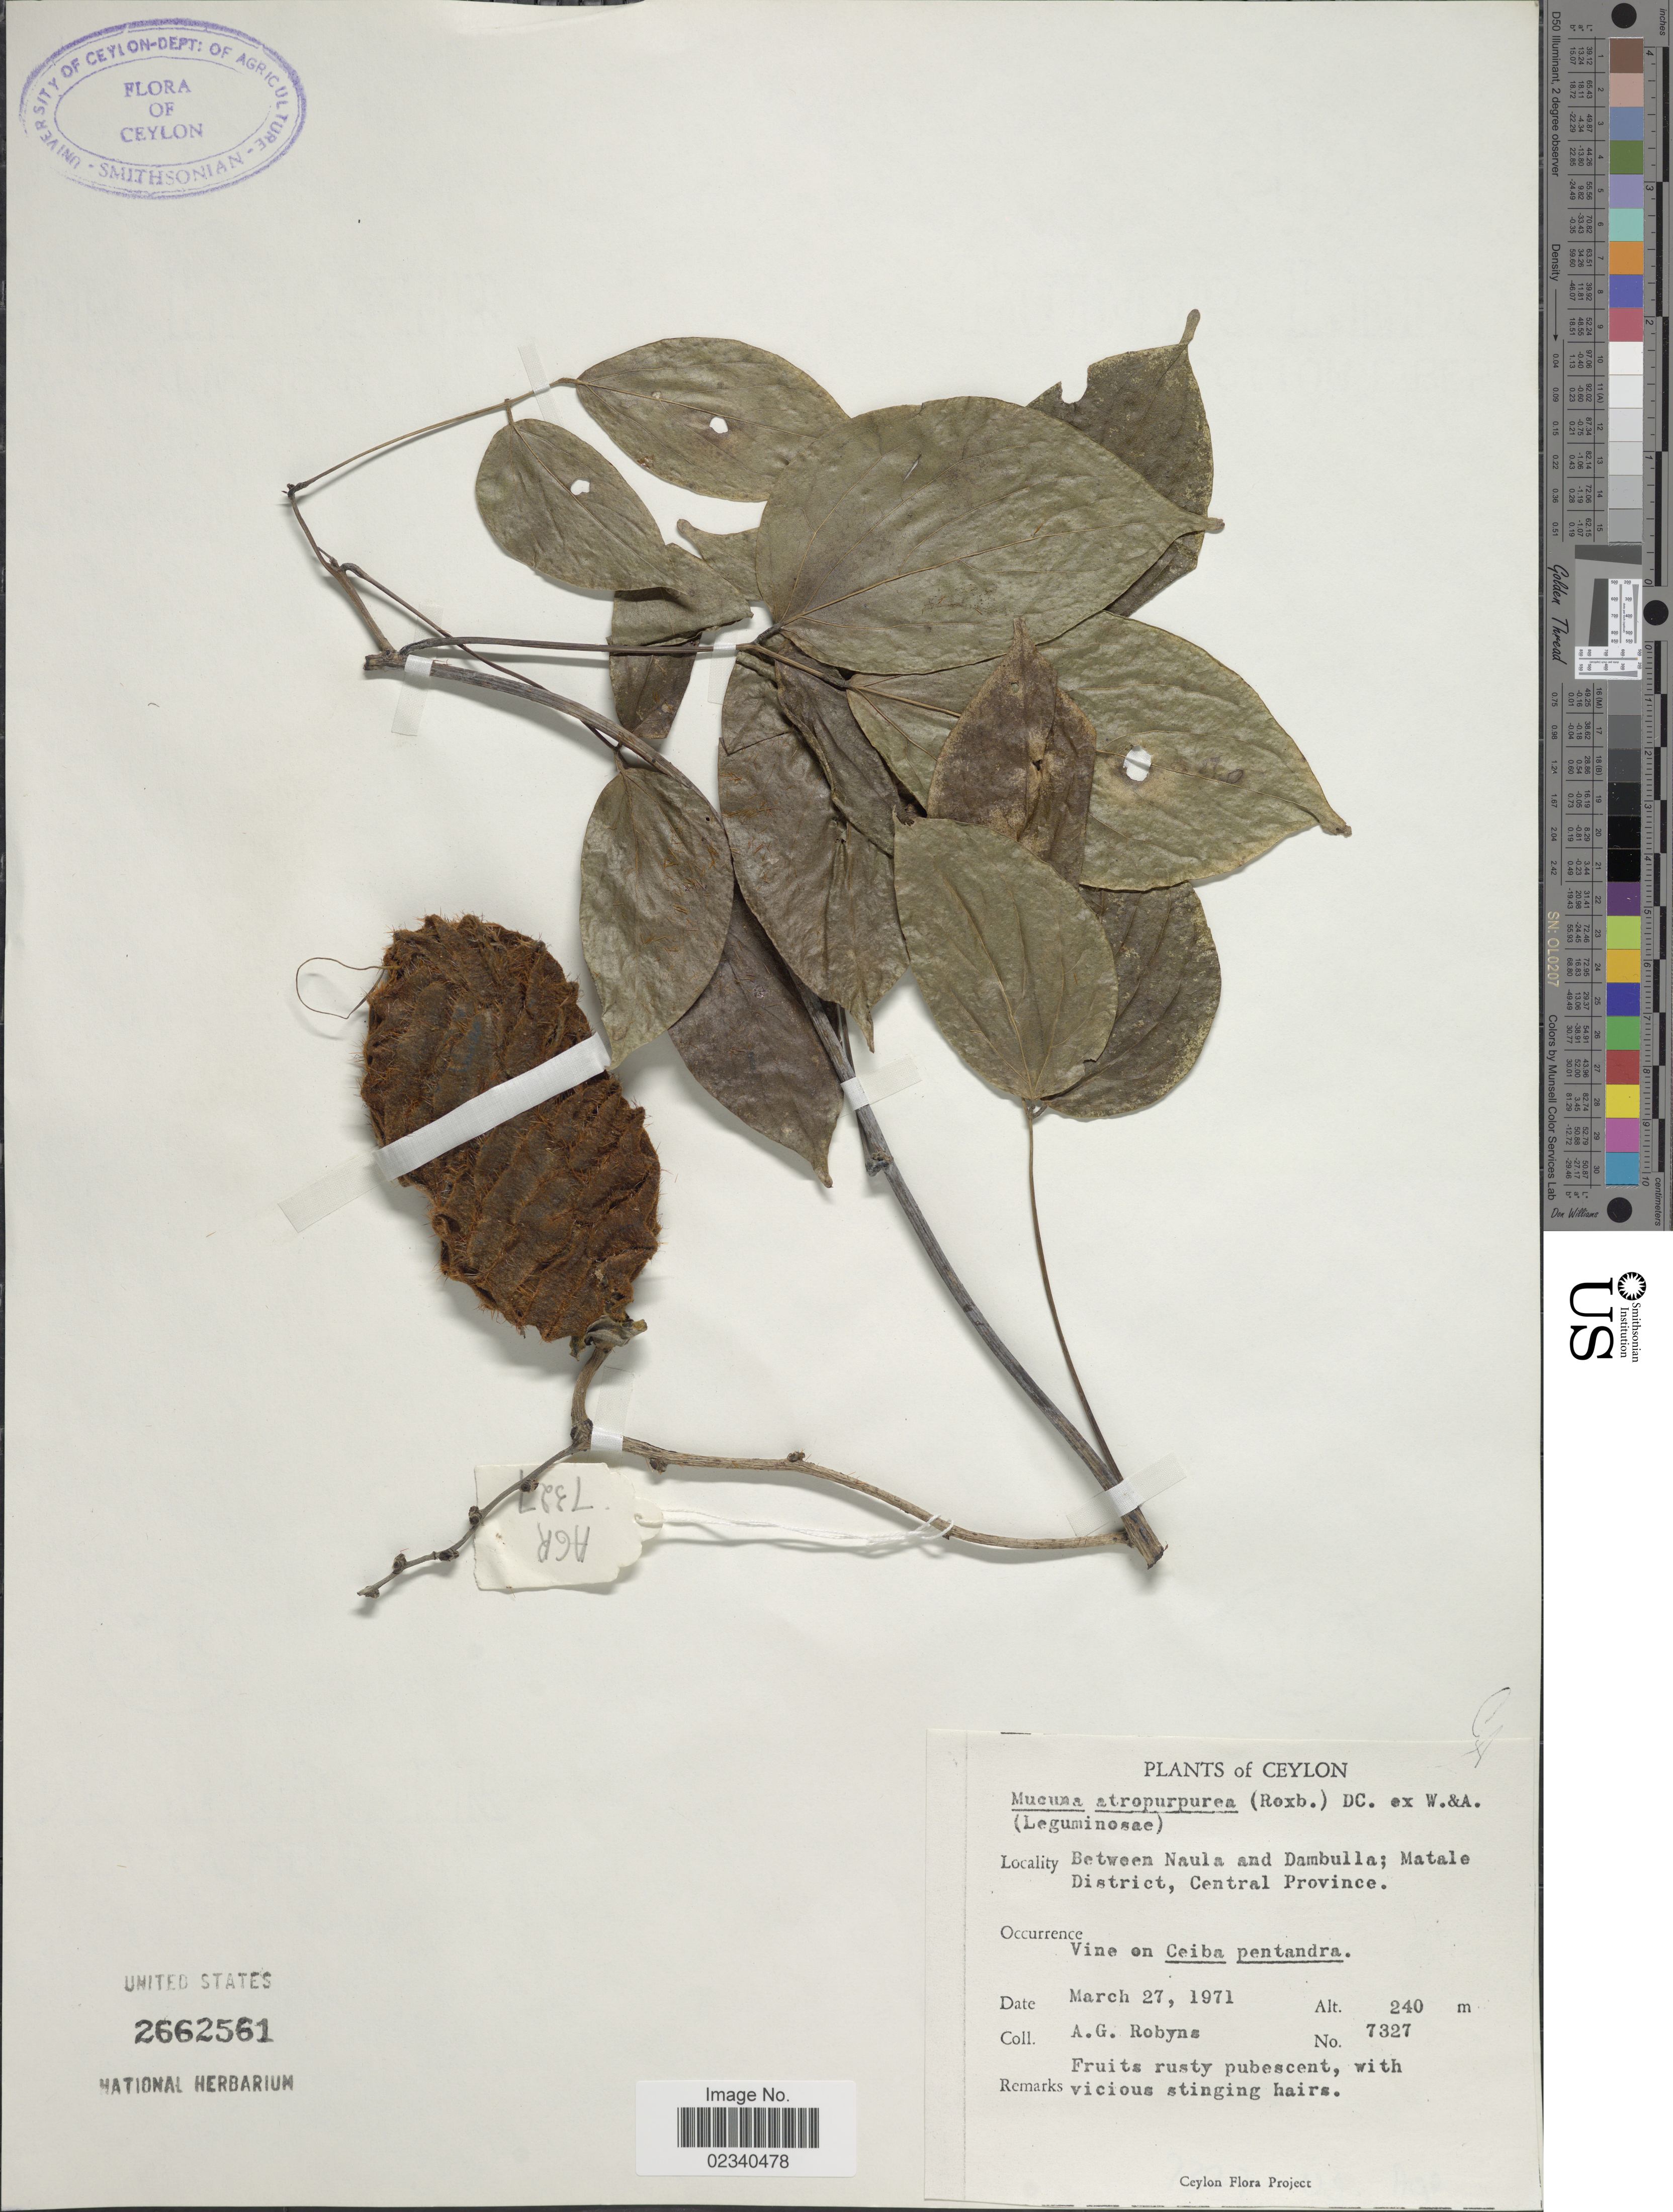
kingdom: Plantae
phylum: Tracheophyta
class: Magnoliopsida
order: Fabales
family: Fabaceae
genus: Mucuna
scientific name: Mucuna atropurpurea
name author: (Roxb.) DC.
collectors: A. Robyns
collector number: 7327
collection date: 1971-03-27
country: Sri Lanka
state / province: Central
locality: Between Naula and Dambulla; Matale District, Central Province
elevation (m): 240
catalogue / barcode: US 2662561